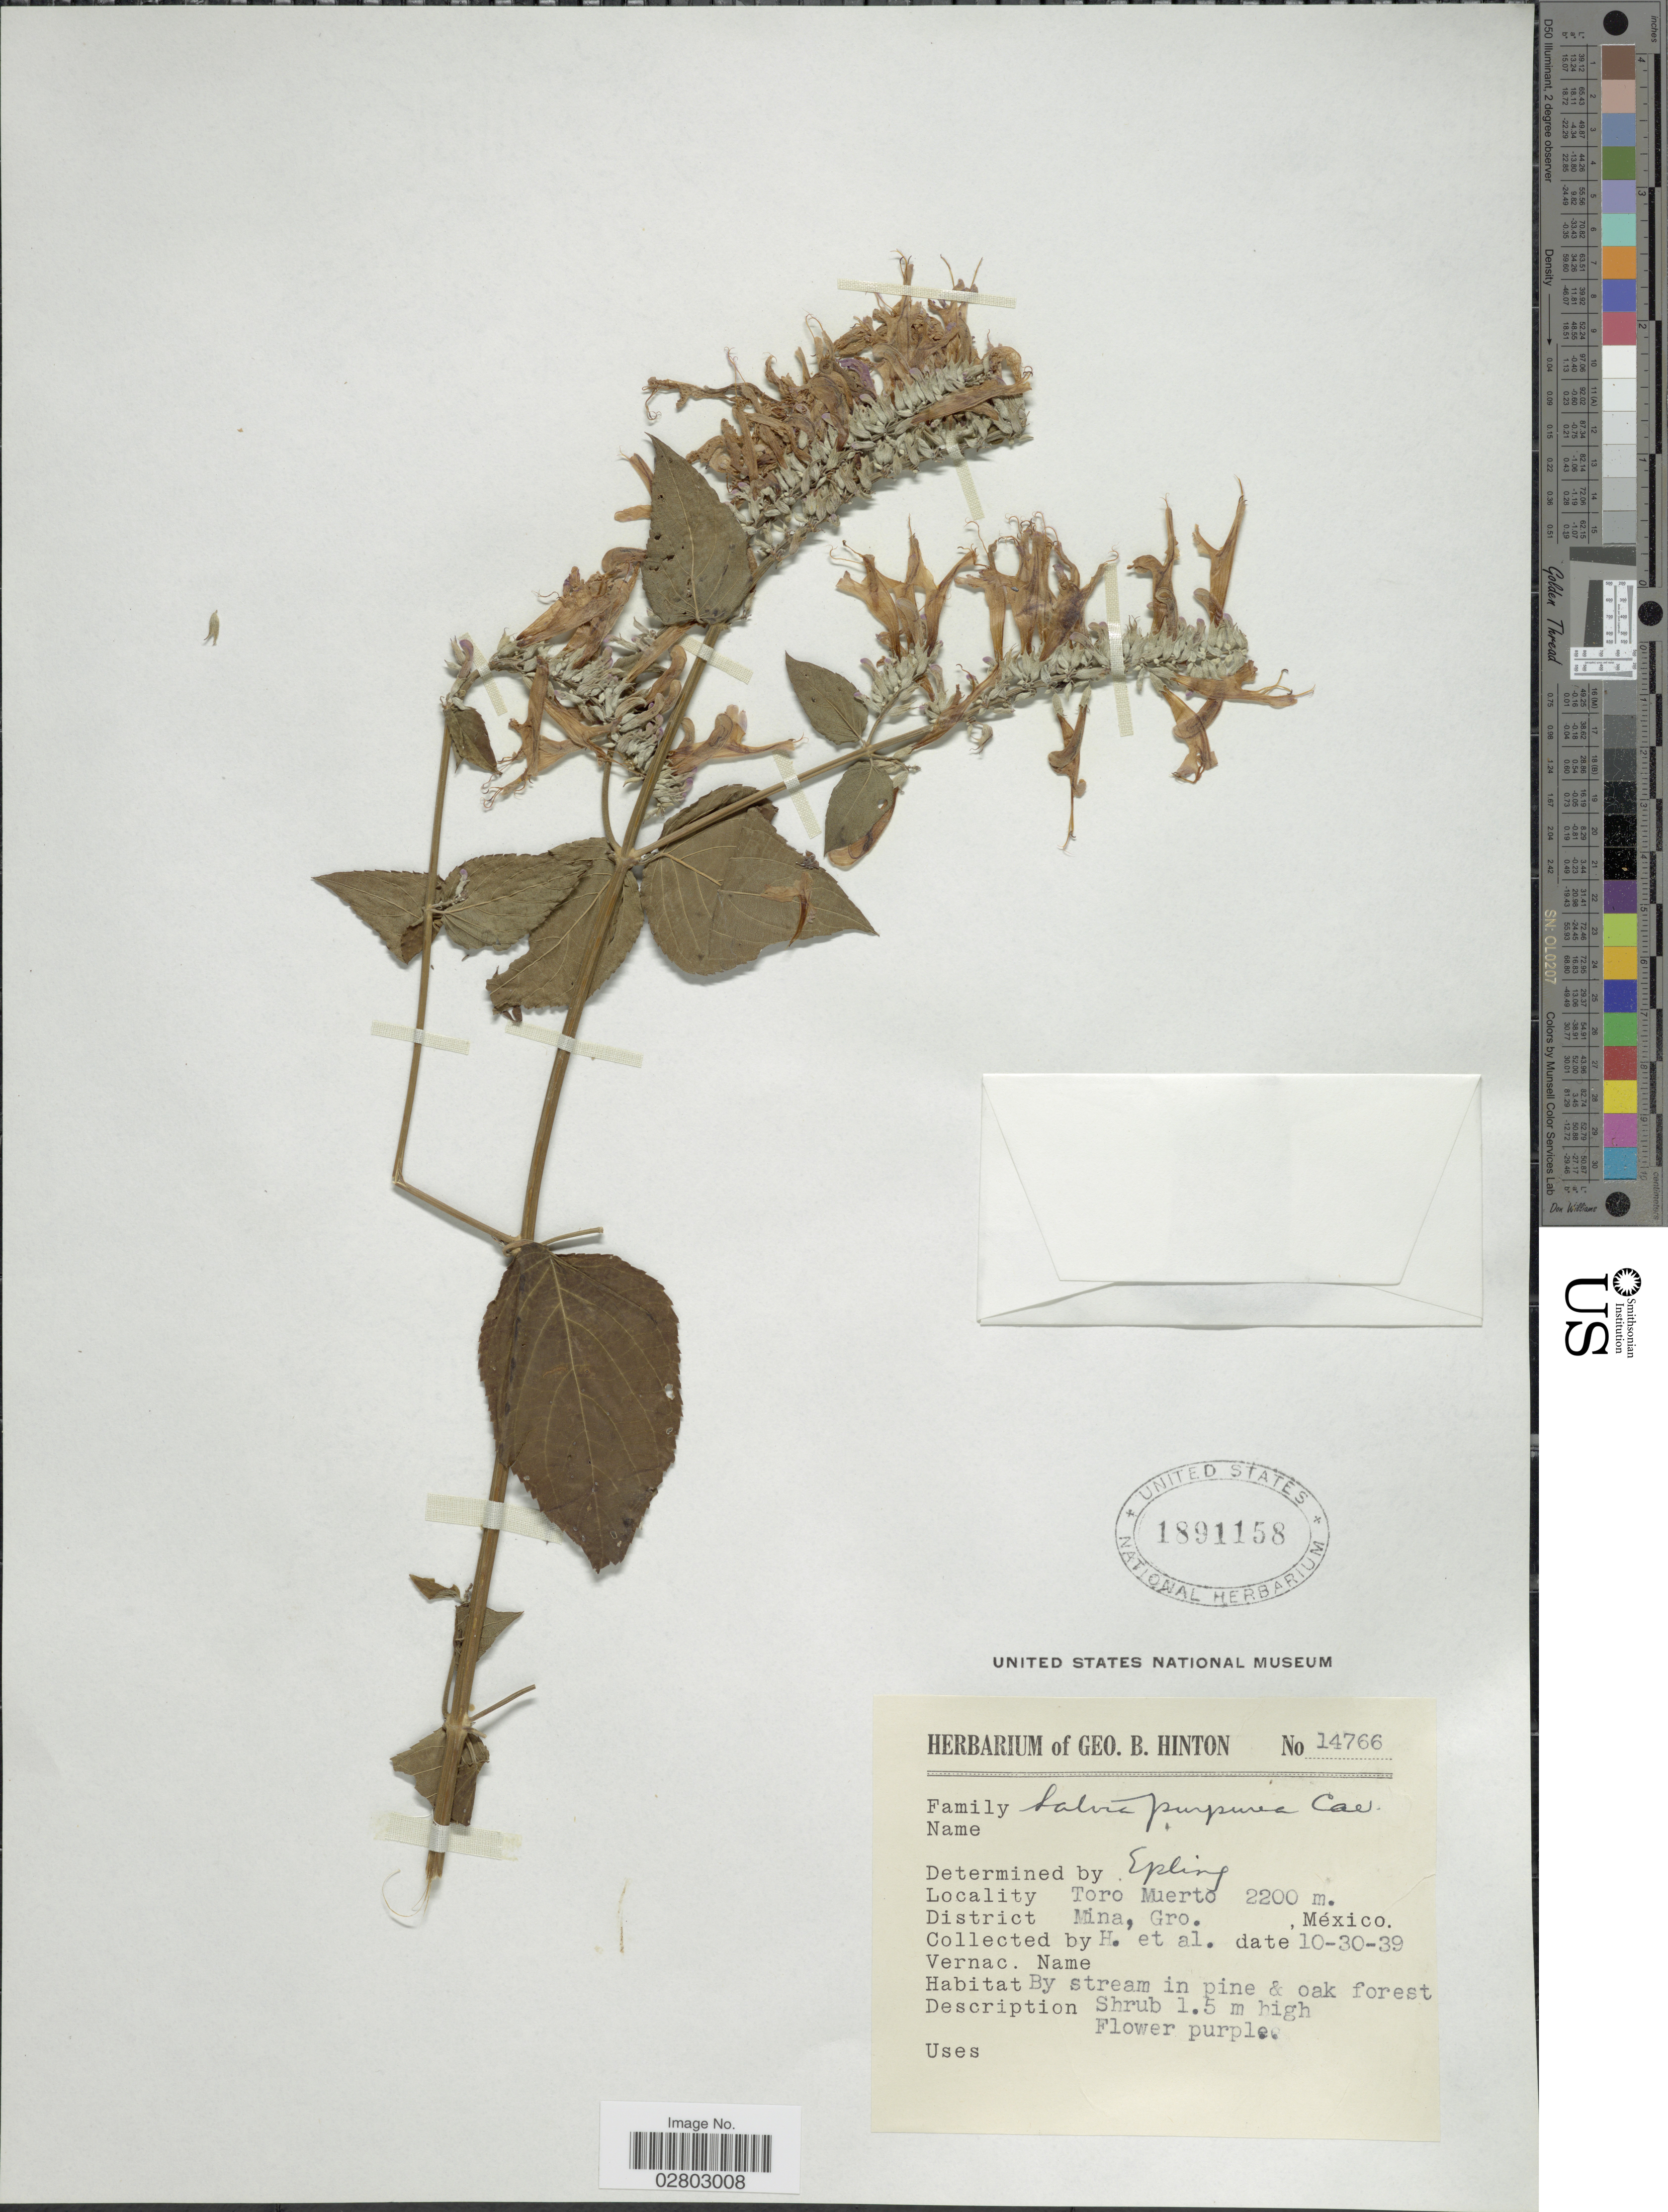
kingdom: Plantae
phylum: Tracheophyta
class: Magnoliopsida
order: Lamiales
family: Lamiaceae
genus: Salvia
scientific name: Salvia purpurea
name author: Cav.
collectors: G. B. Hinton & et al.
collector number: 14766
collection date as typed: Transcribed d/m/y: 30/10/39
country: Mexico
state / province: Guerrero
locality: Toro Muerto, District Mina, Gro., México.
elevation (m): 2200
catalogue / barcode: US 1891158